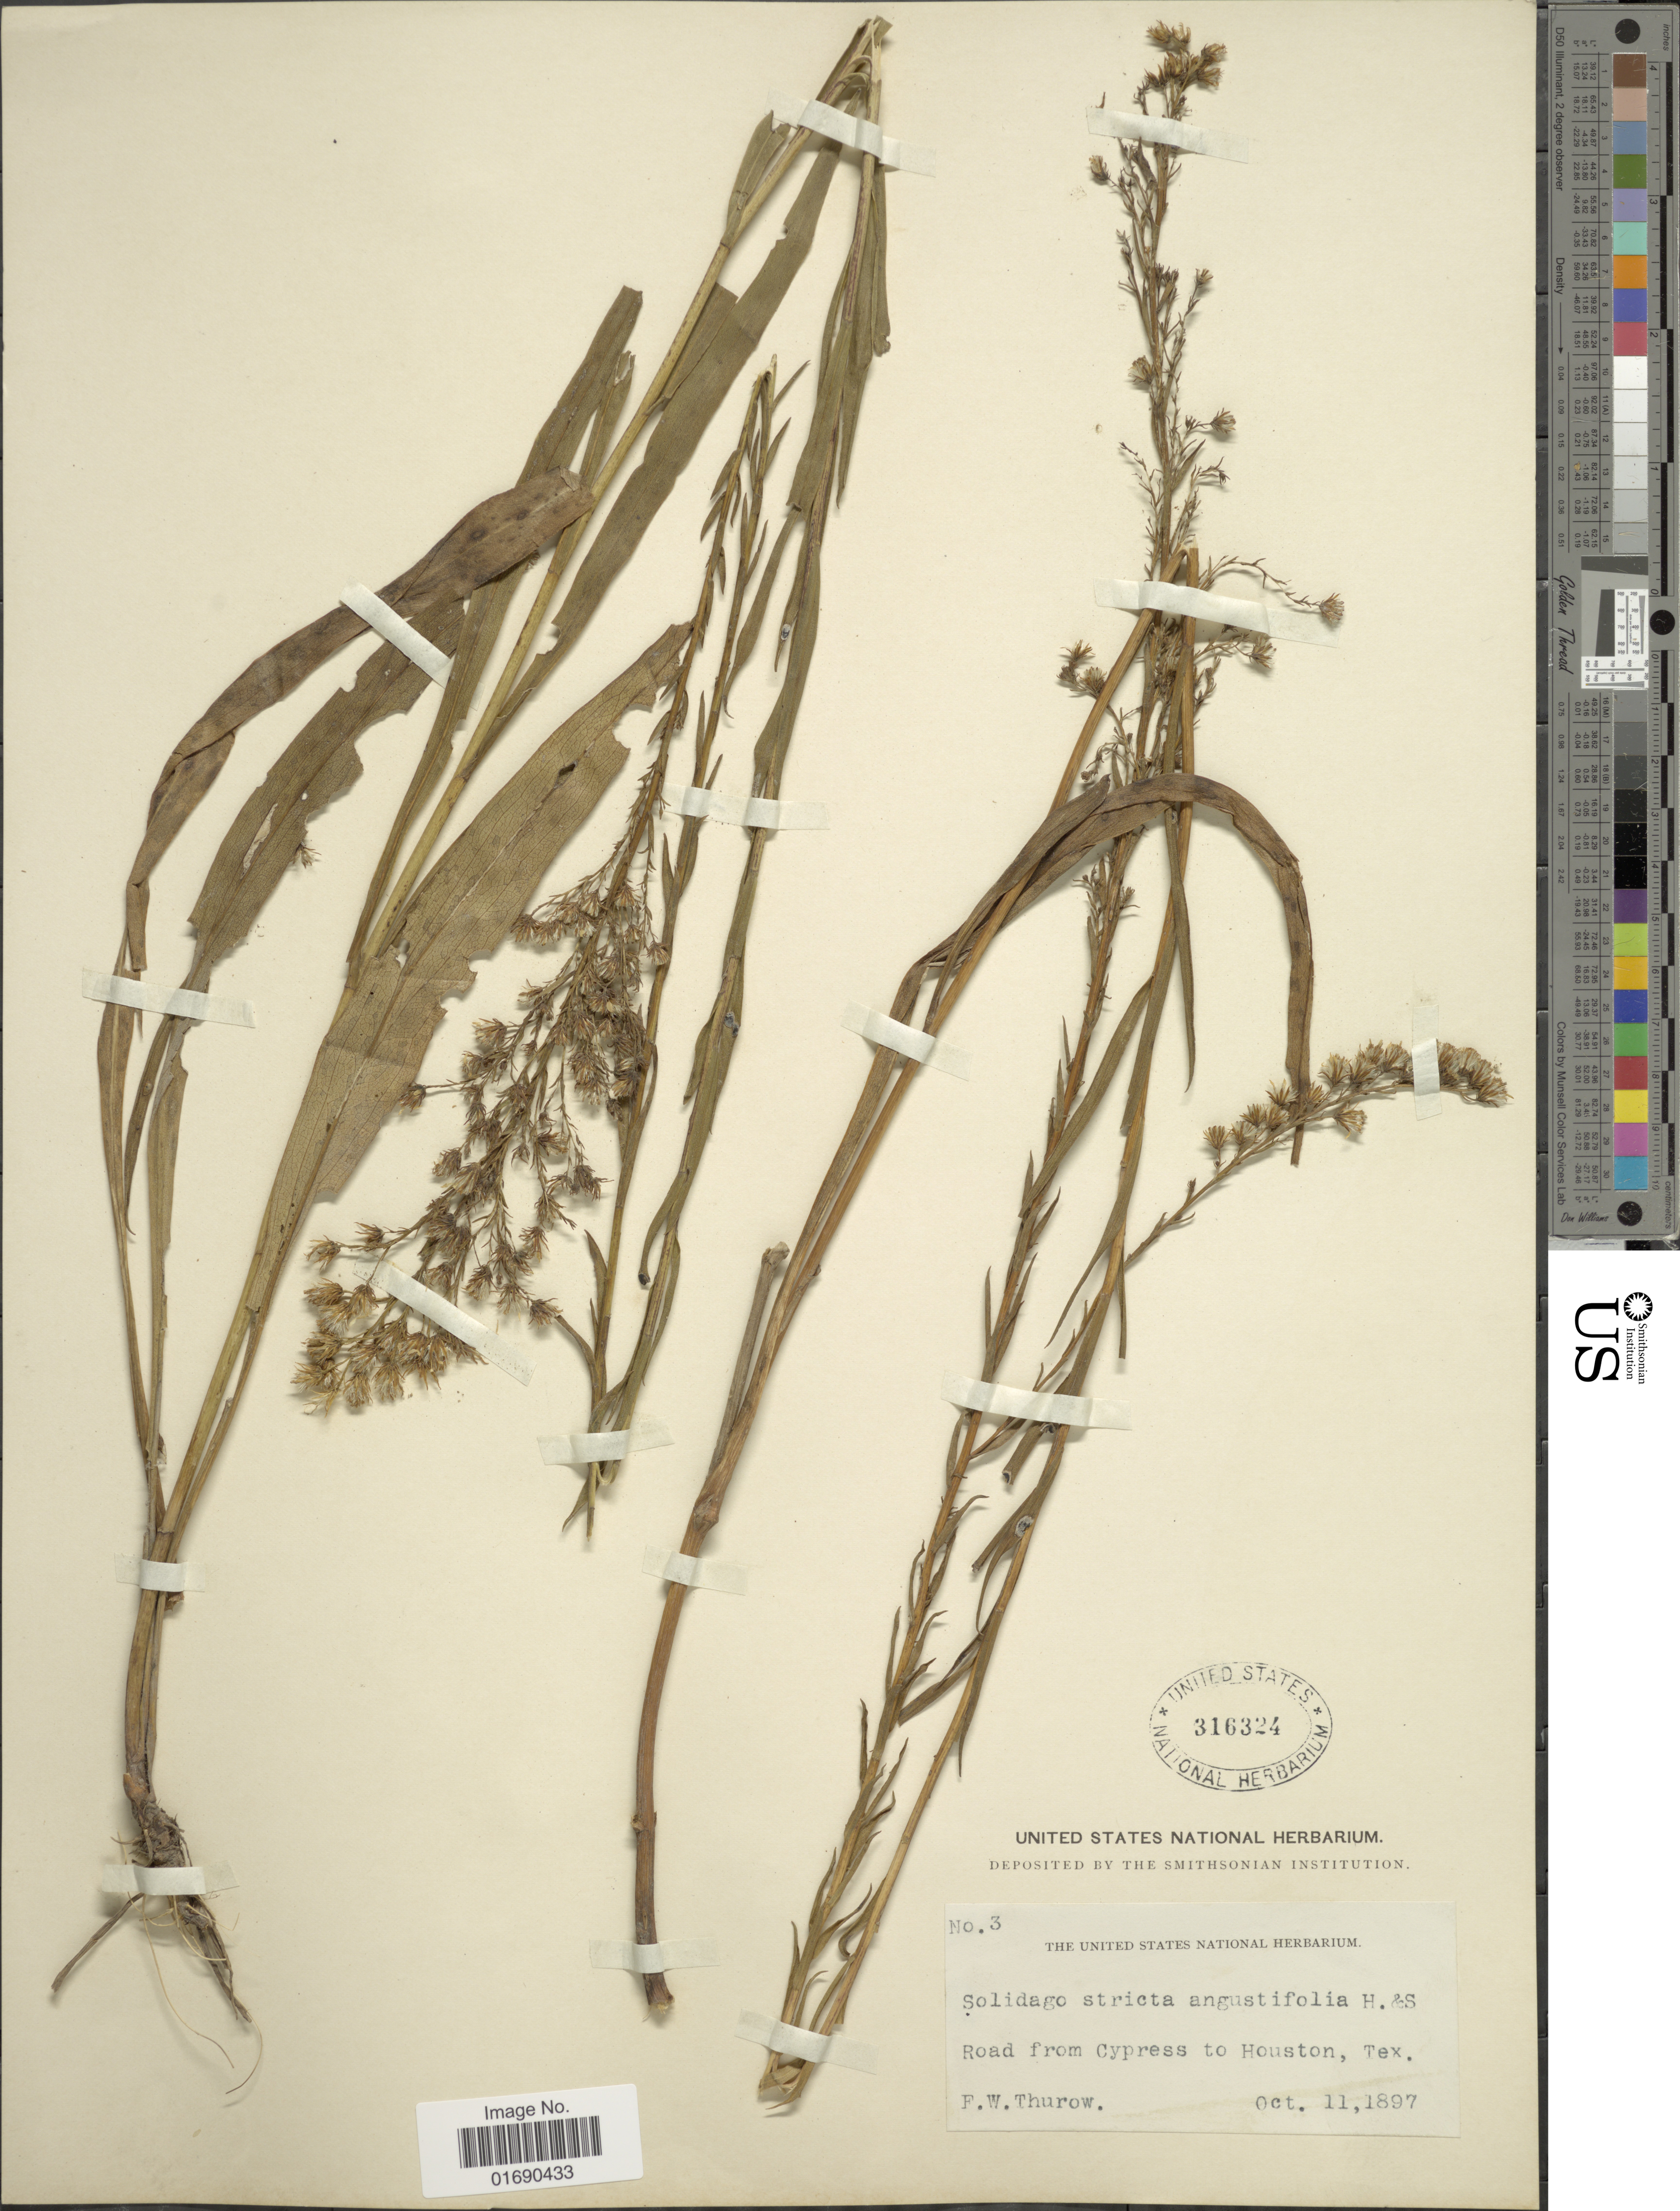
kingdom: Plantae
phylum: Tracheophyta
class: Magnoliopsida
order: Asterales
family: Asteraceae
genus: Solidago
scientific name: Solidago sempervirens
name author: L.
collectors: F. W. Thurow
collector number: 3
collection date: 1897-10-11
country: United States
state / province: Texas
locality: Road from Cypress tto Houston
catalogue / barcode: US 316324